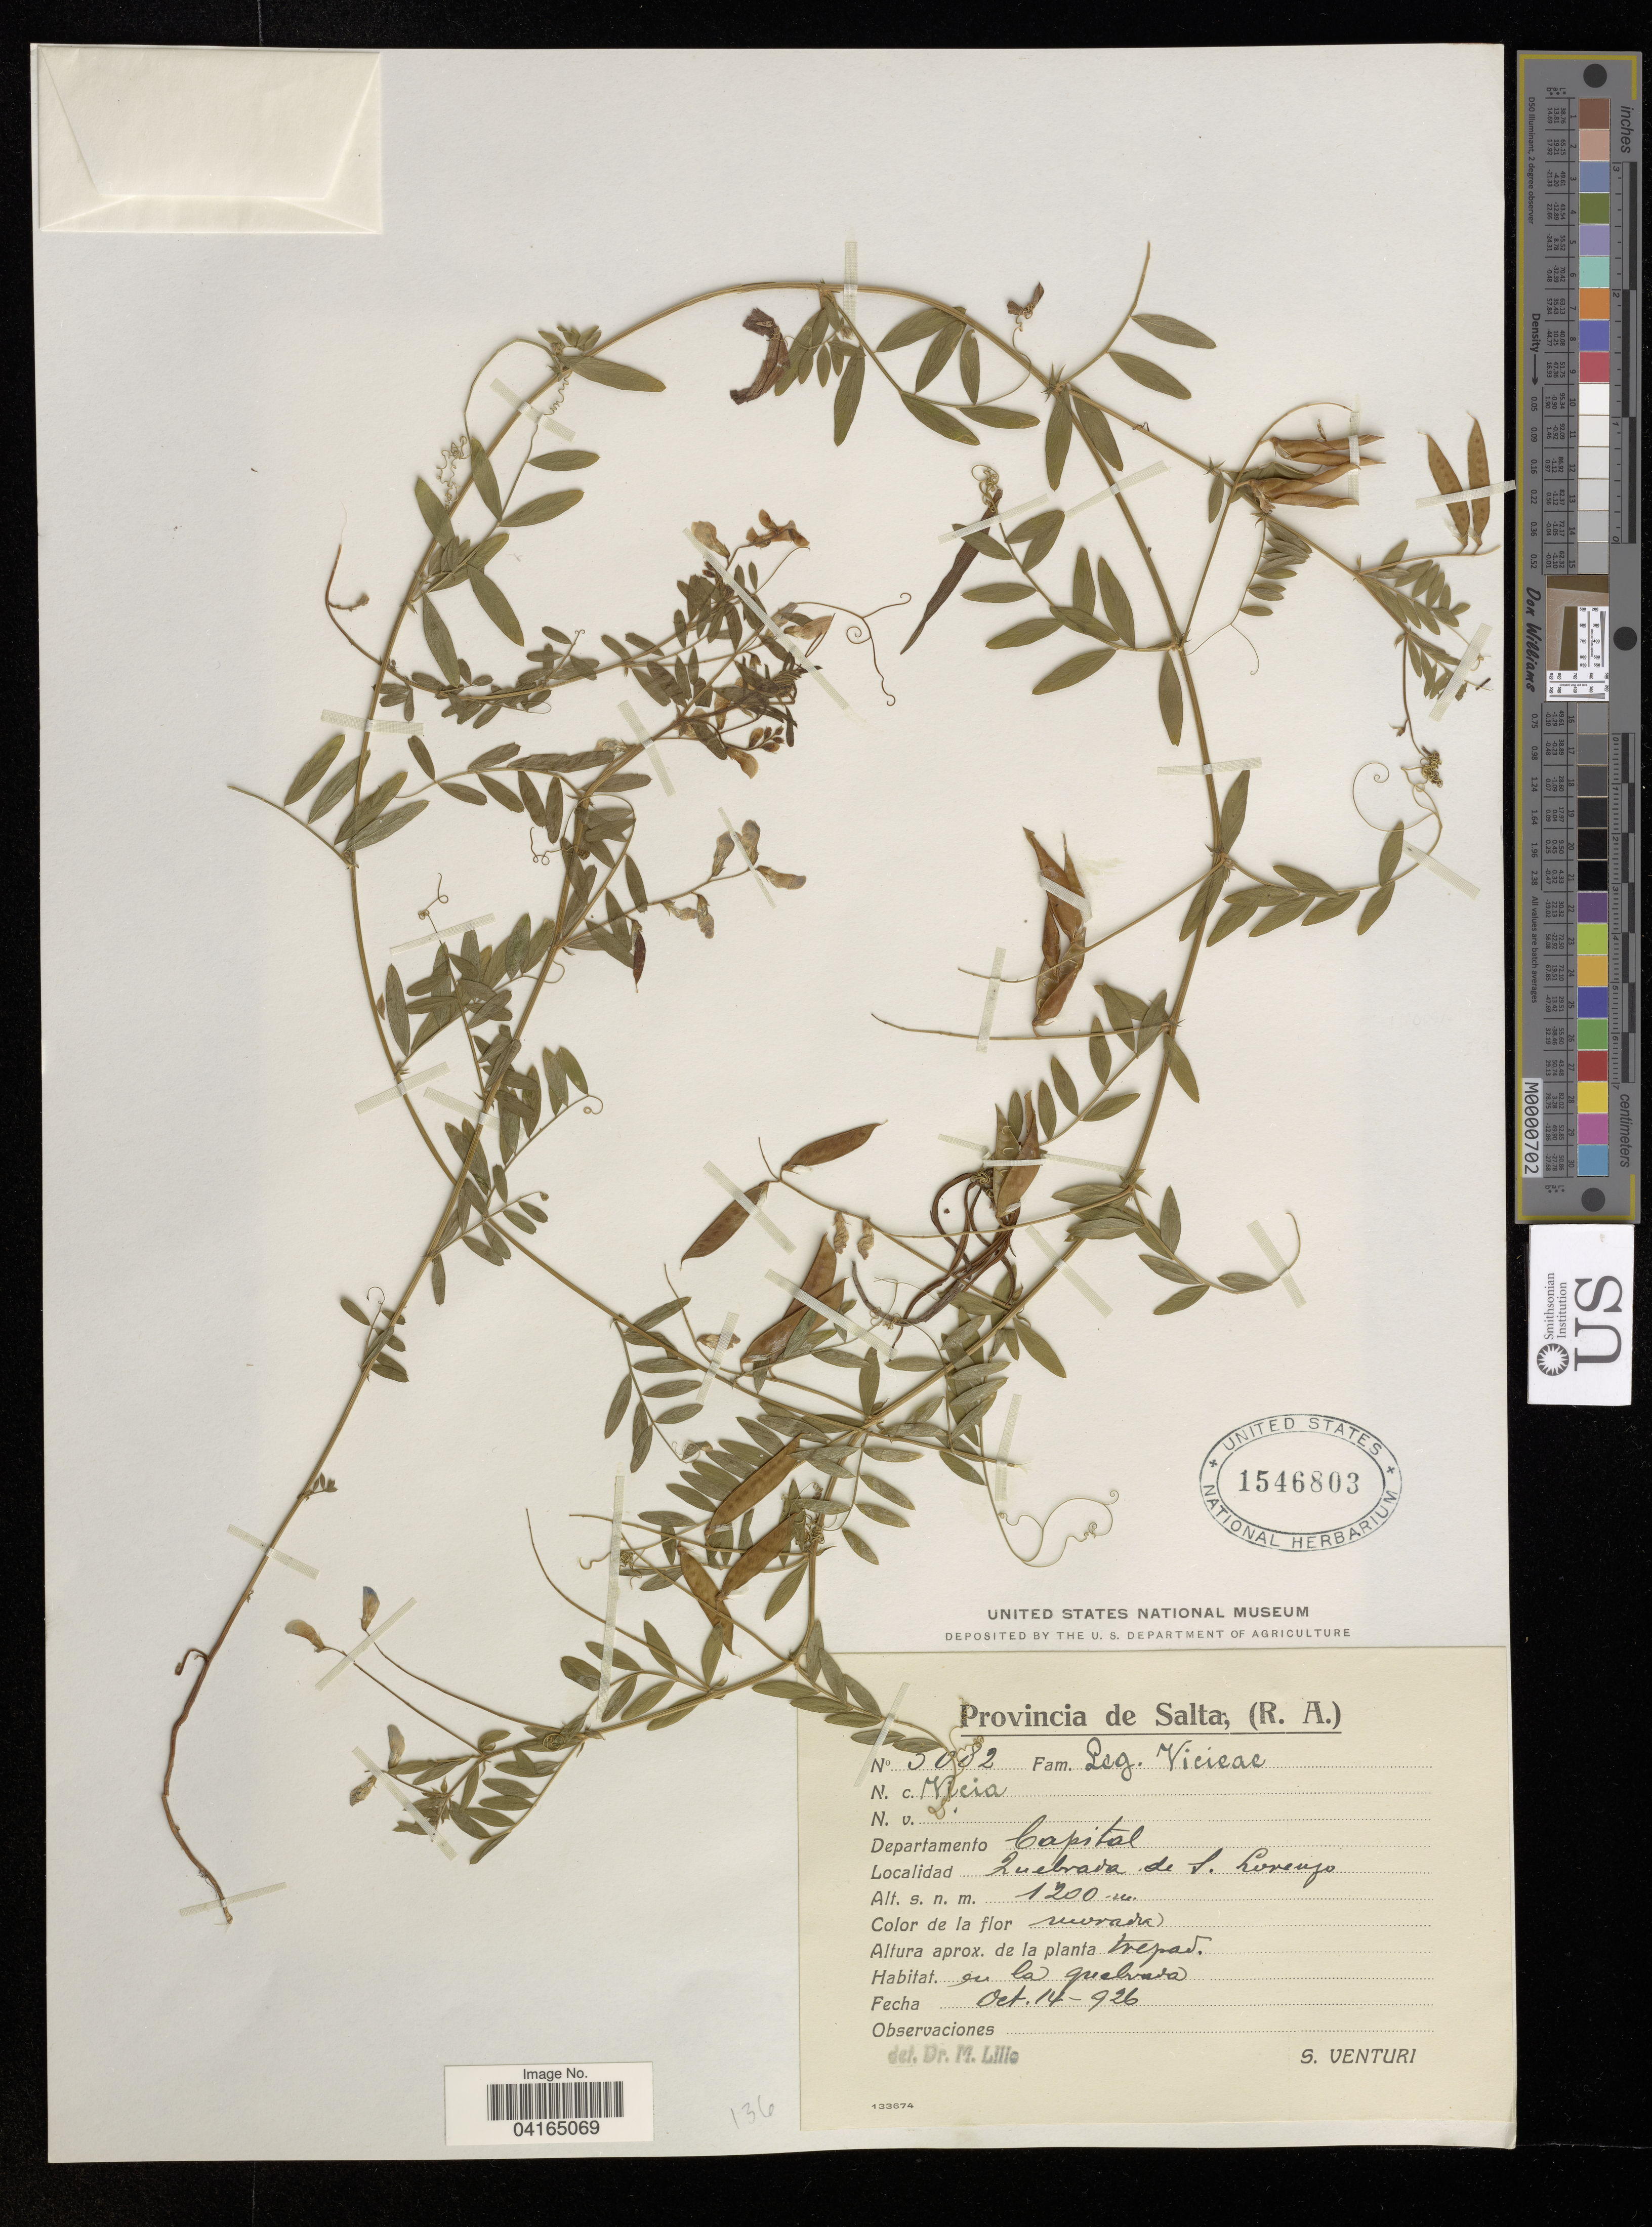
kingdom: Plantae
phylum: Tracheophyta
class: Magnoliopsida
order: Fabales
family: Fabaceae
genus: Vicia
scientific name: Vicia sp.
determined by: Hechenleitner, Paulina, RBG Edinburgh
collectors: S. Venturi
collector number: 5082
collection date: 1926-10-14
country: Argentina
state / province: Salta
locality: Departamento Capital. Quebrada de S. Lorenzo.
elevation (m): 1200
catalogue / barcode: US 1546803